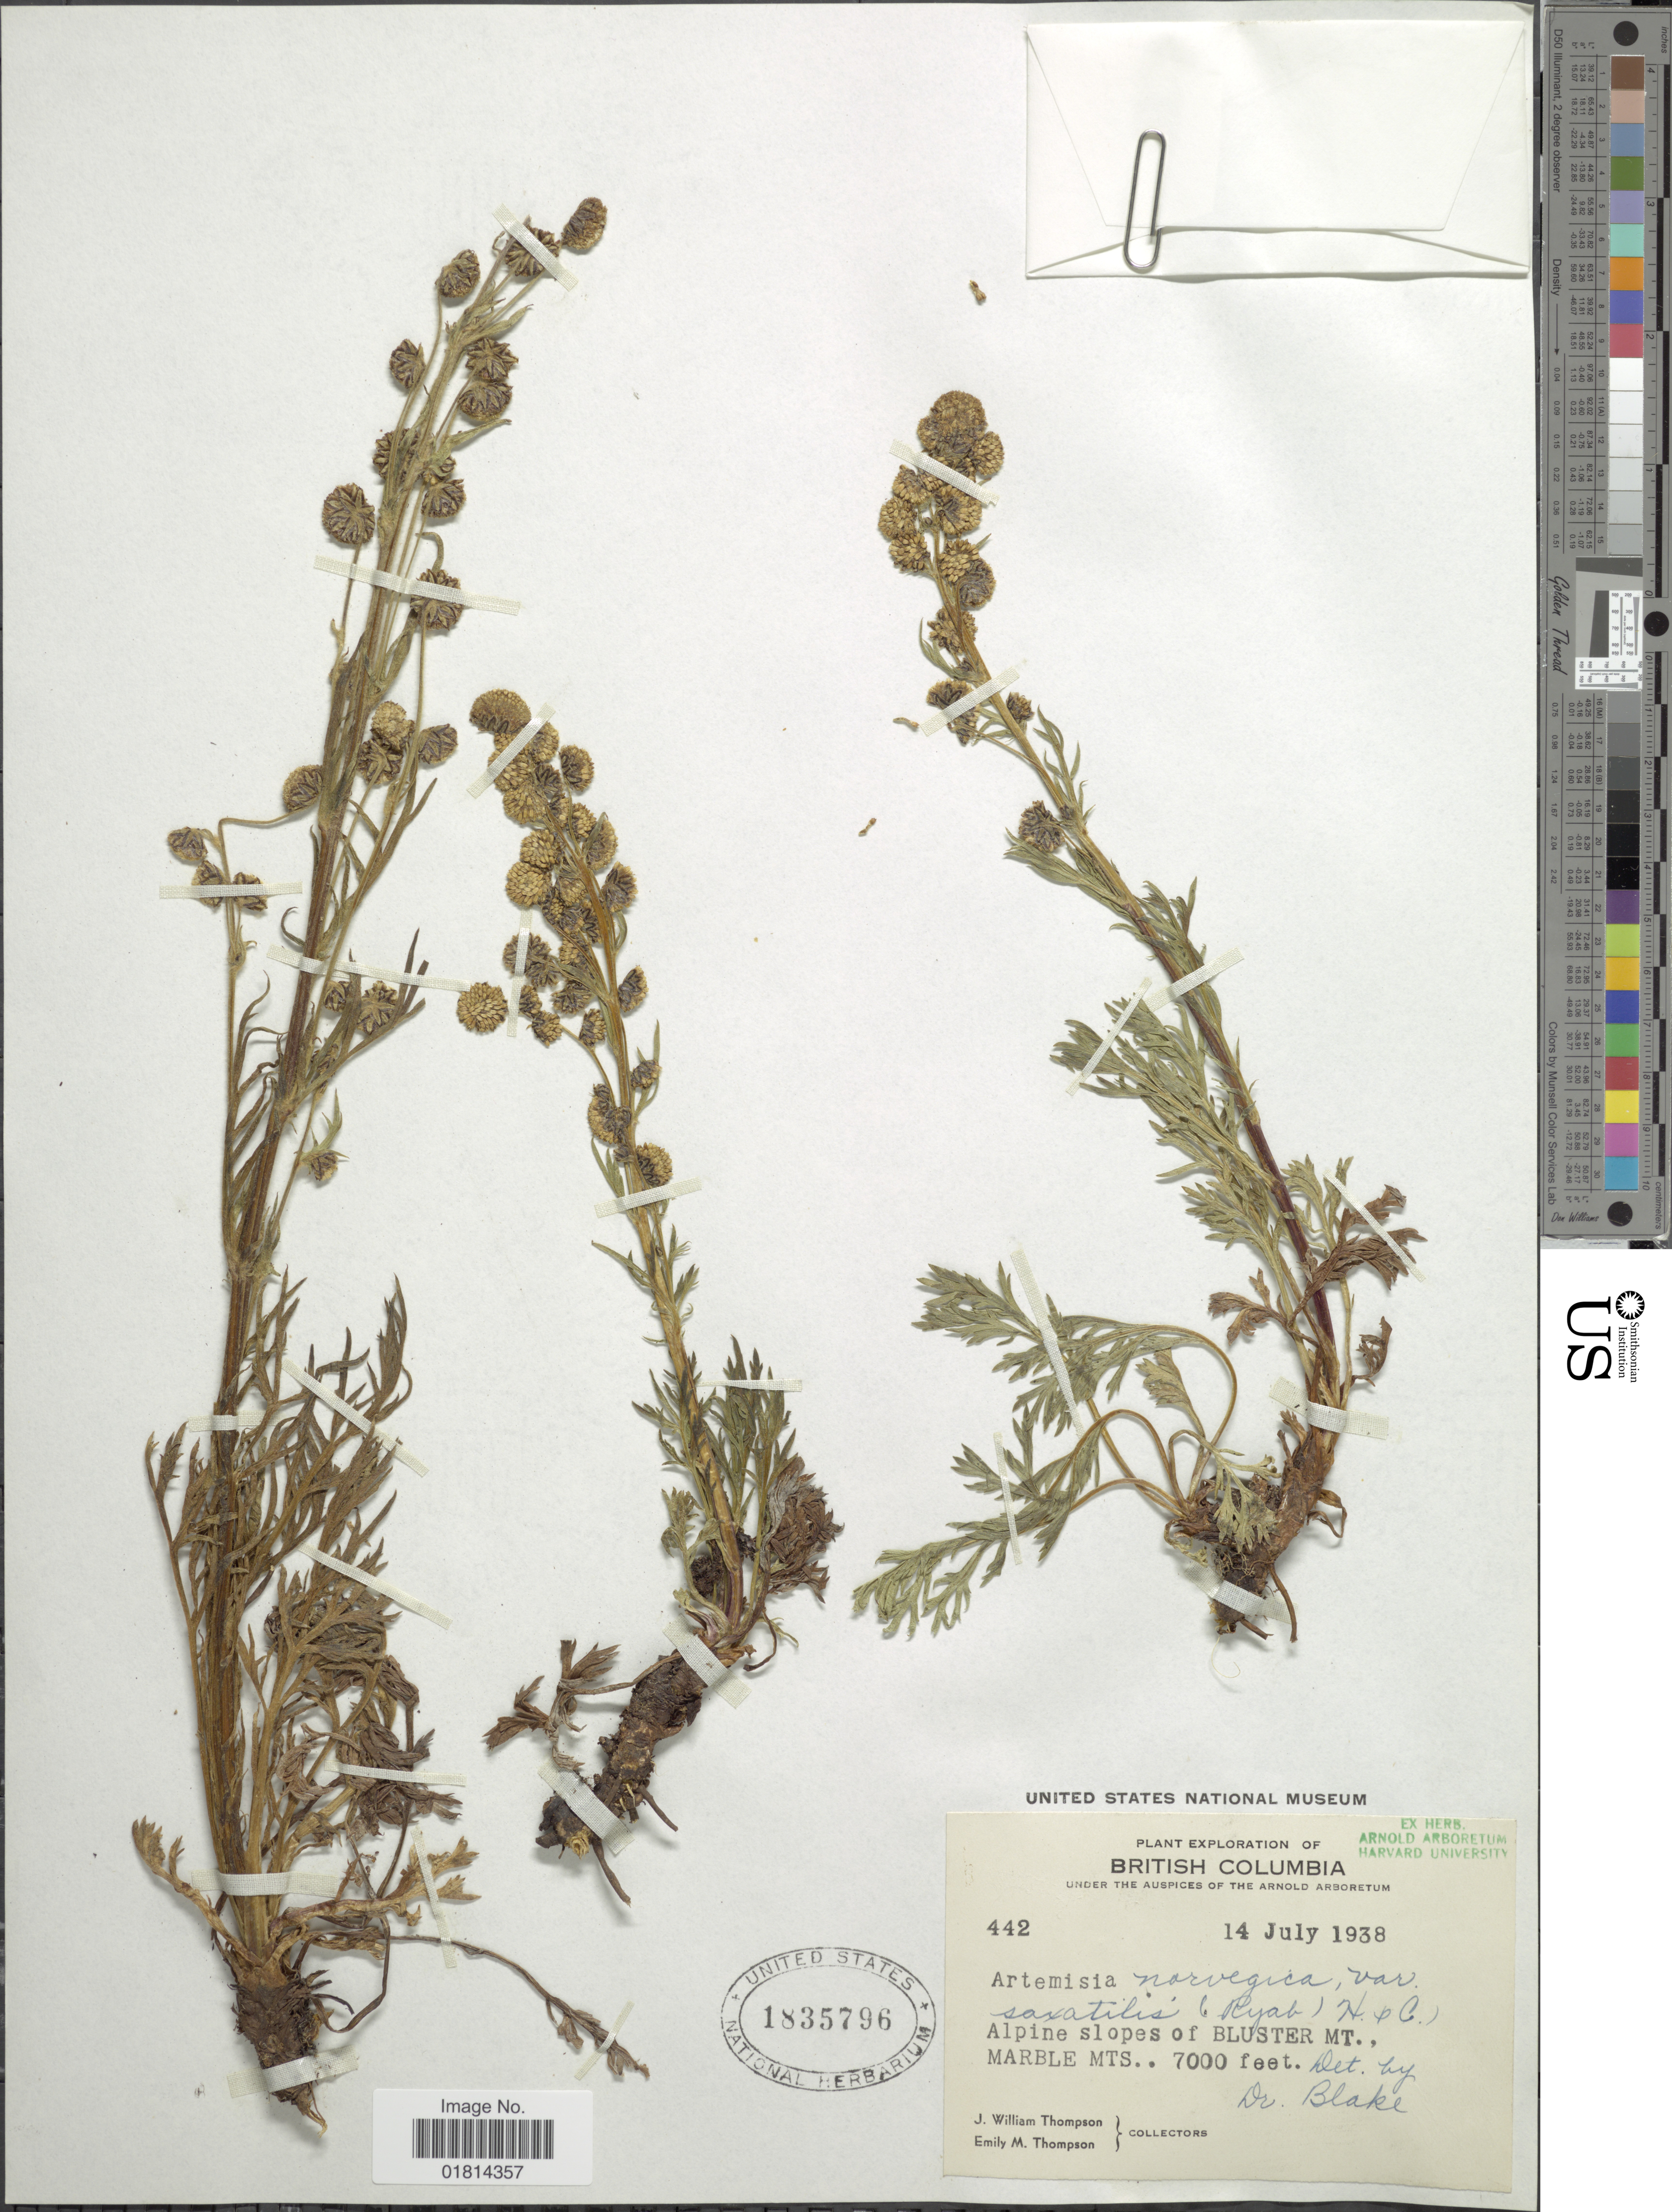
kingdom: Plantae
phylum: Tracheophyta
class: Magnoliopsida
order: Asterales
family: Asteraceae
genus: Artemisia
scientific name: Artemisia arctica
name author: Less.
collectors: J. W. Thompson & E. M. Thompson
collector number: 442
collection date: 1938-07-14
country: Canada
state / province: British Columbia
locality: Alpine slopes of Bluster Mt., Marble Mts.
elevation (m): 2134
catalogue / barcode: US 1835796